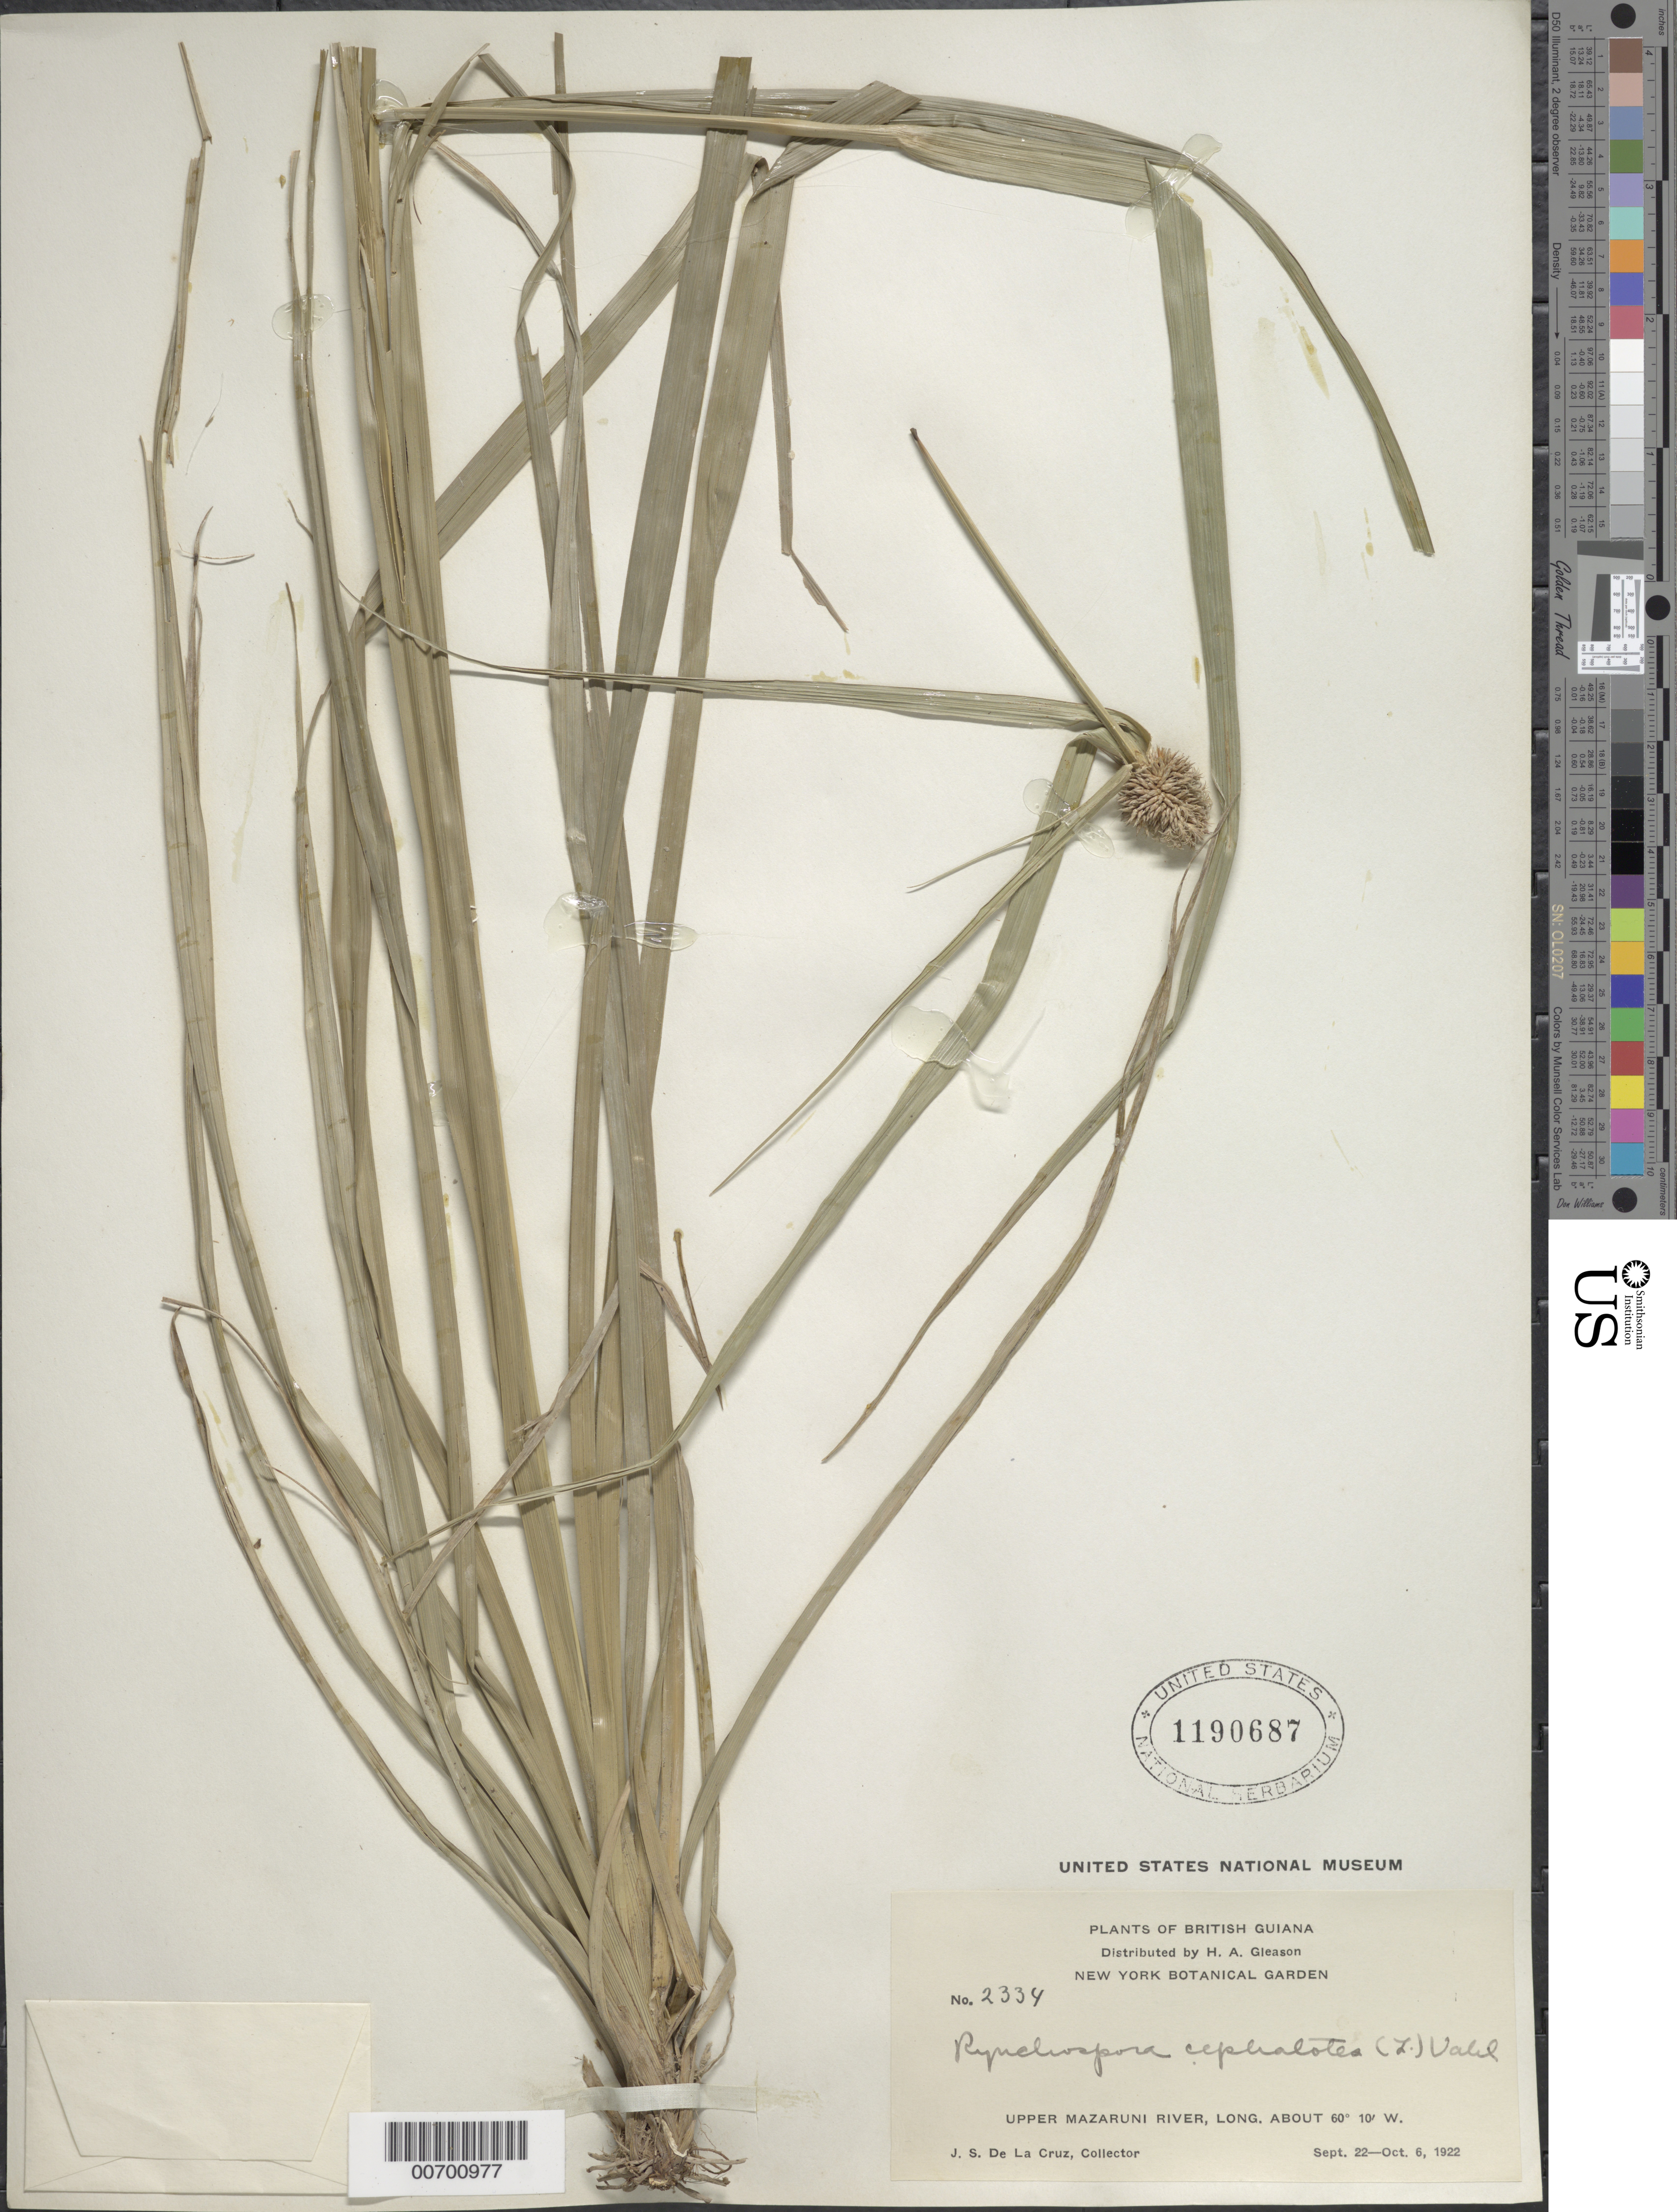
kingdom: Plantae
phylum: Tracheophyta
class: Liliopsida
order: Poales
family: Cyperaceae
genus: Rhynchospora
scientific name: Rhynchospora cephalotes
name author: (L.) Vahl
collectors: J. S. de la Cruz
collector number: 2334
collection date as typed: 22-Sep-22 to 6-Oct-22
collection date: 1922-09-22/1922-10-06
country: Guyana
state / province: Cuyuni-Mazaruni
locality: Upper Mazaruni R.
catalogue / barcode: US 1190687